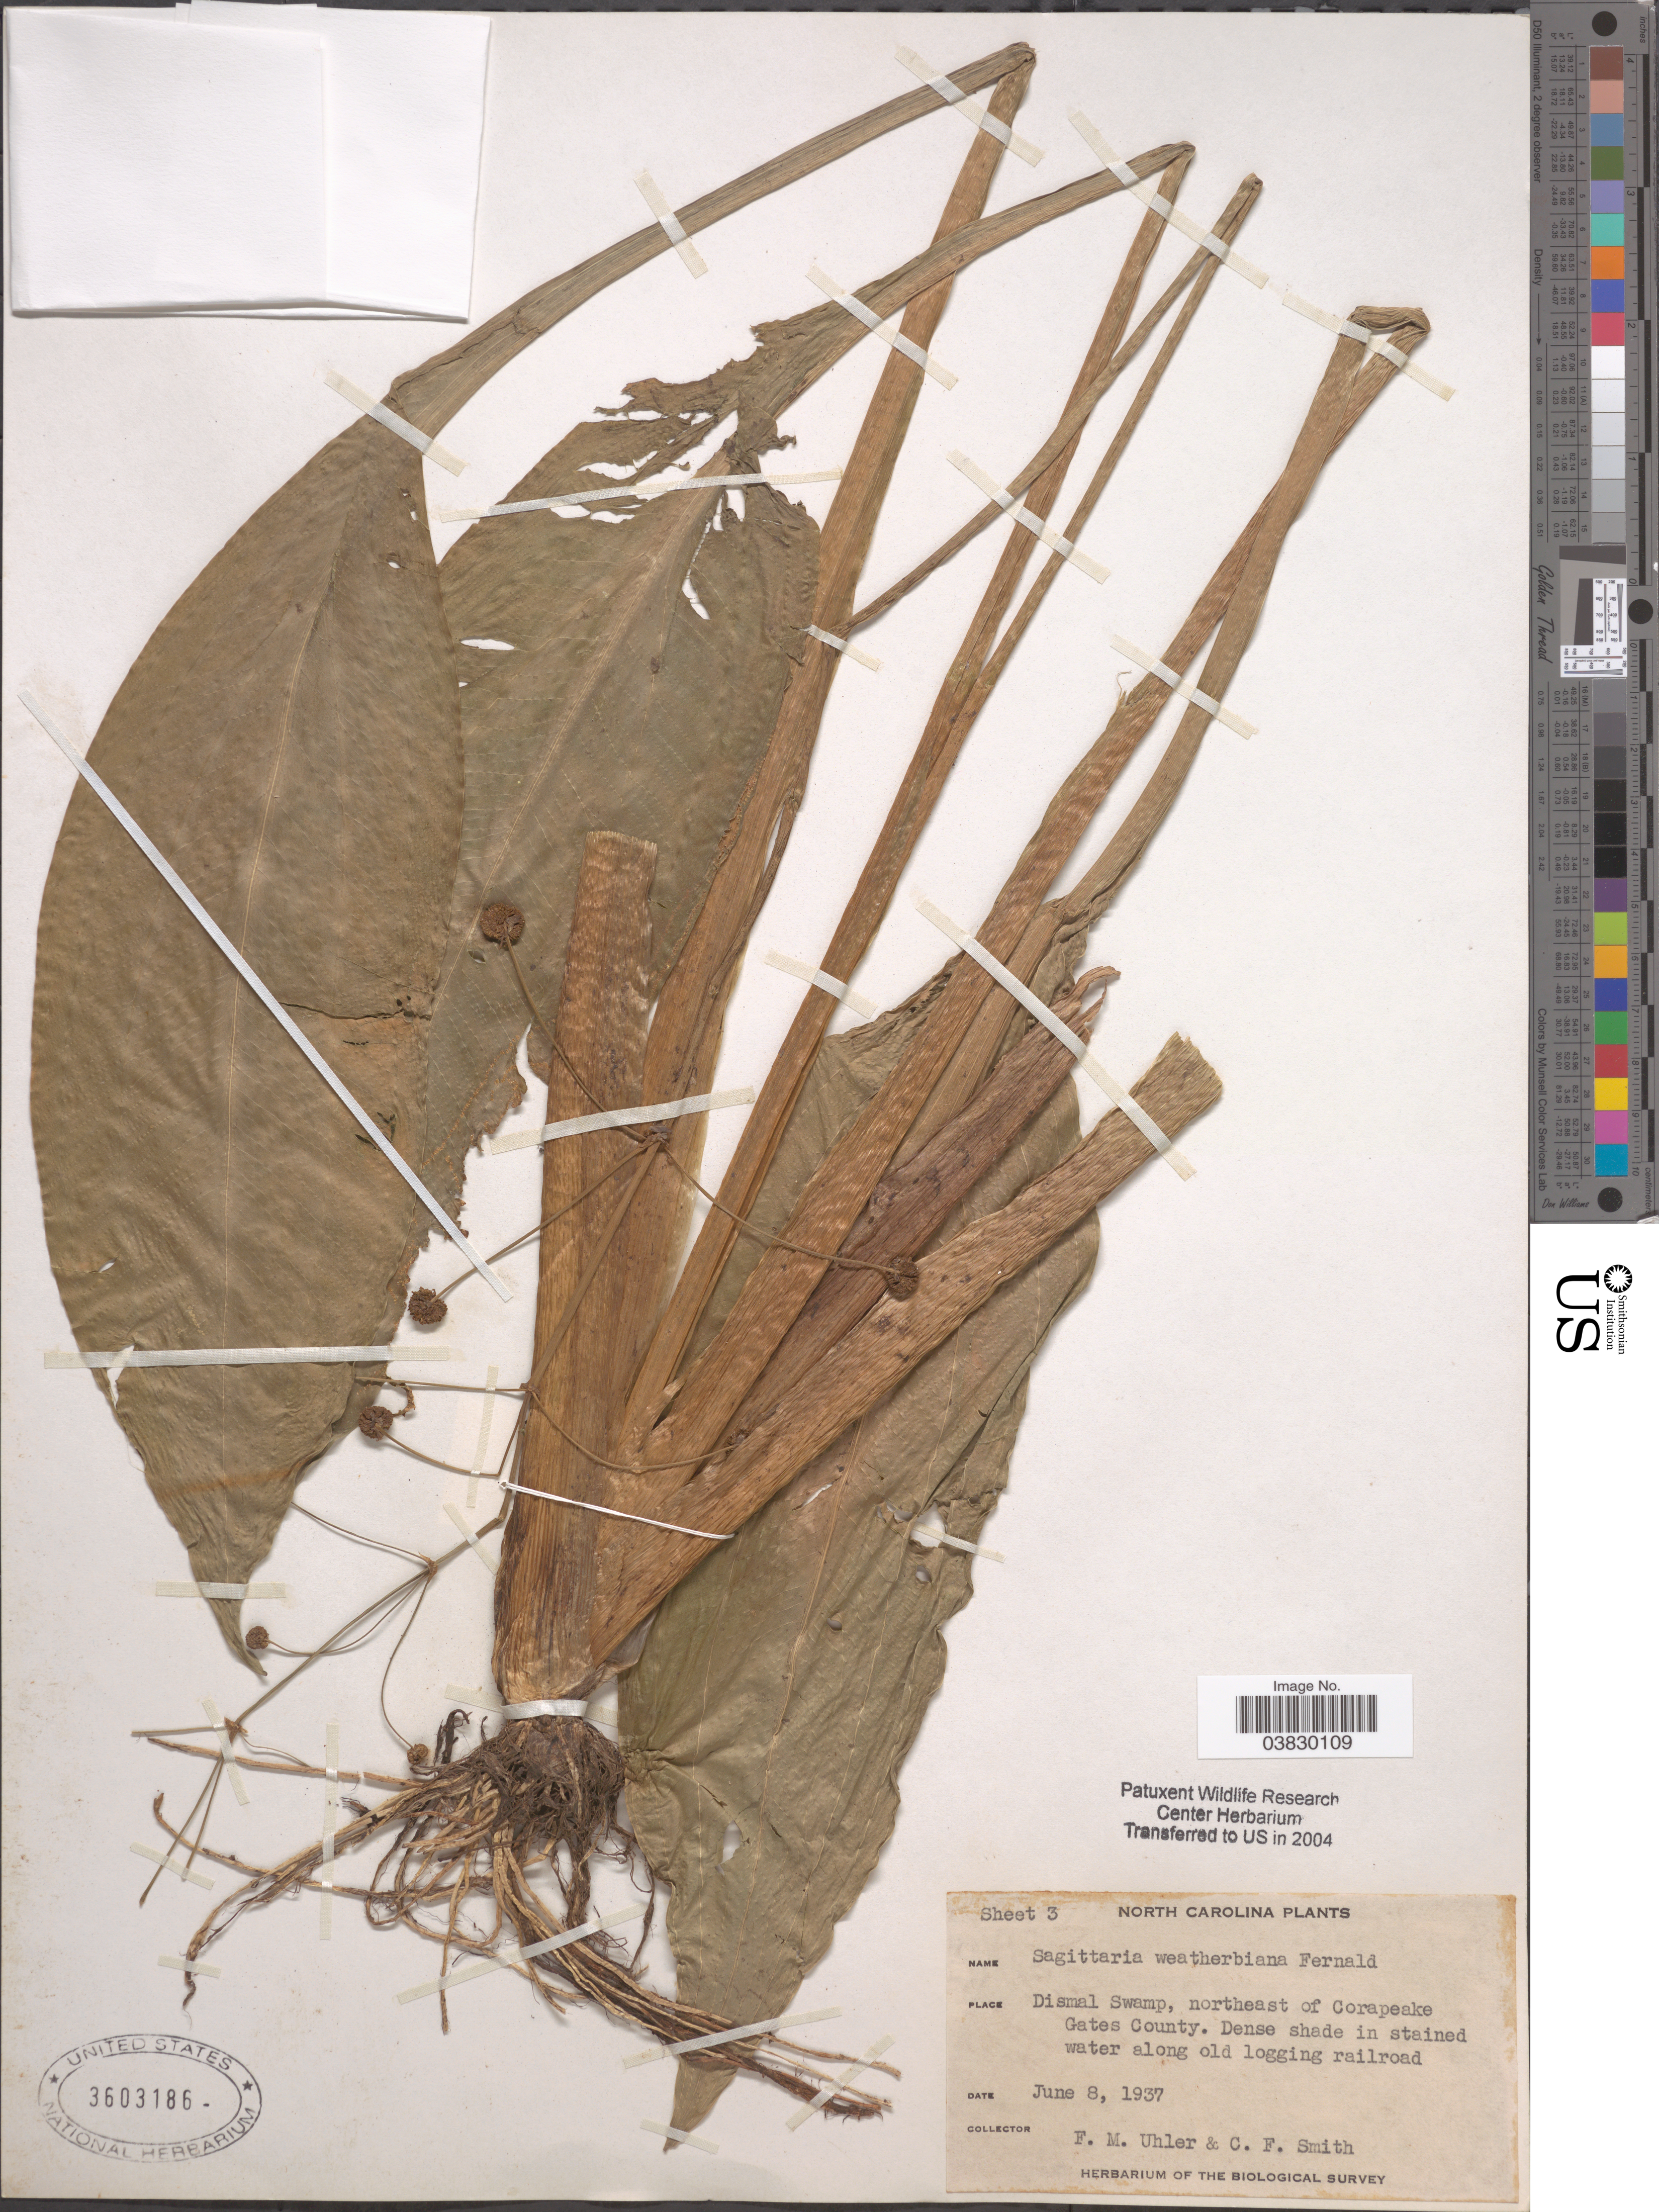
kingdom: Plantae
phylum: Tracheophyta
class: Liliopsida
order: Alismatales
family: Alismataceae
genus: Sagittaria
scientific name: Sagittaria graminea var. weatherbiana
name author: (Fernald) Bogin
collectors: F. M. Uhler & C. F. Smith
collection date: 1937-06-08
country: United States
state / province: North Carolina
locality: Dismal Swamp, northeast of Corapeake Gates County. Along old logging railroad.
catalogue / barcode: US 3603186